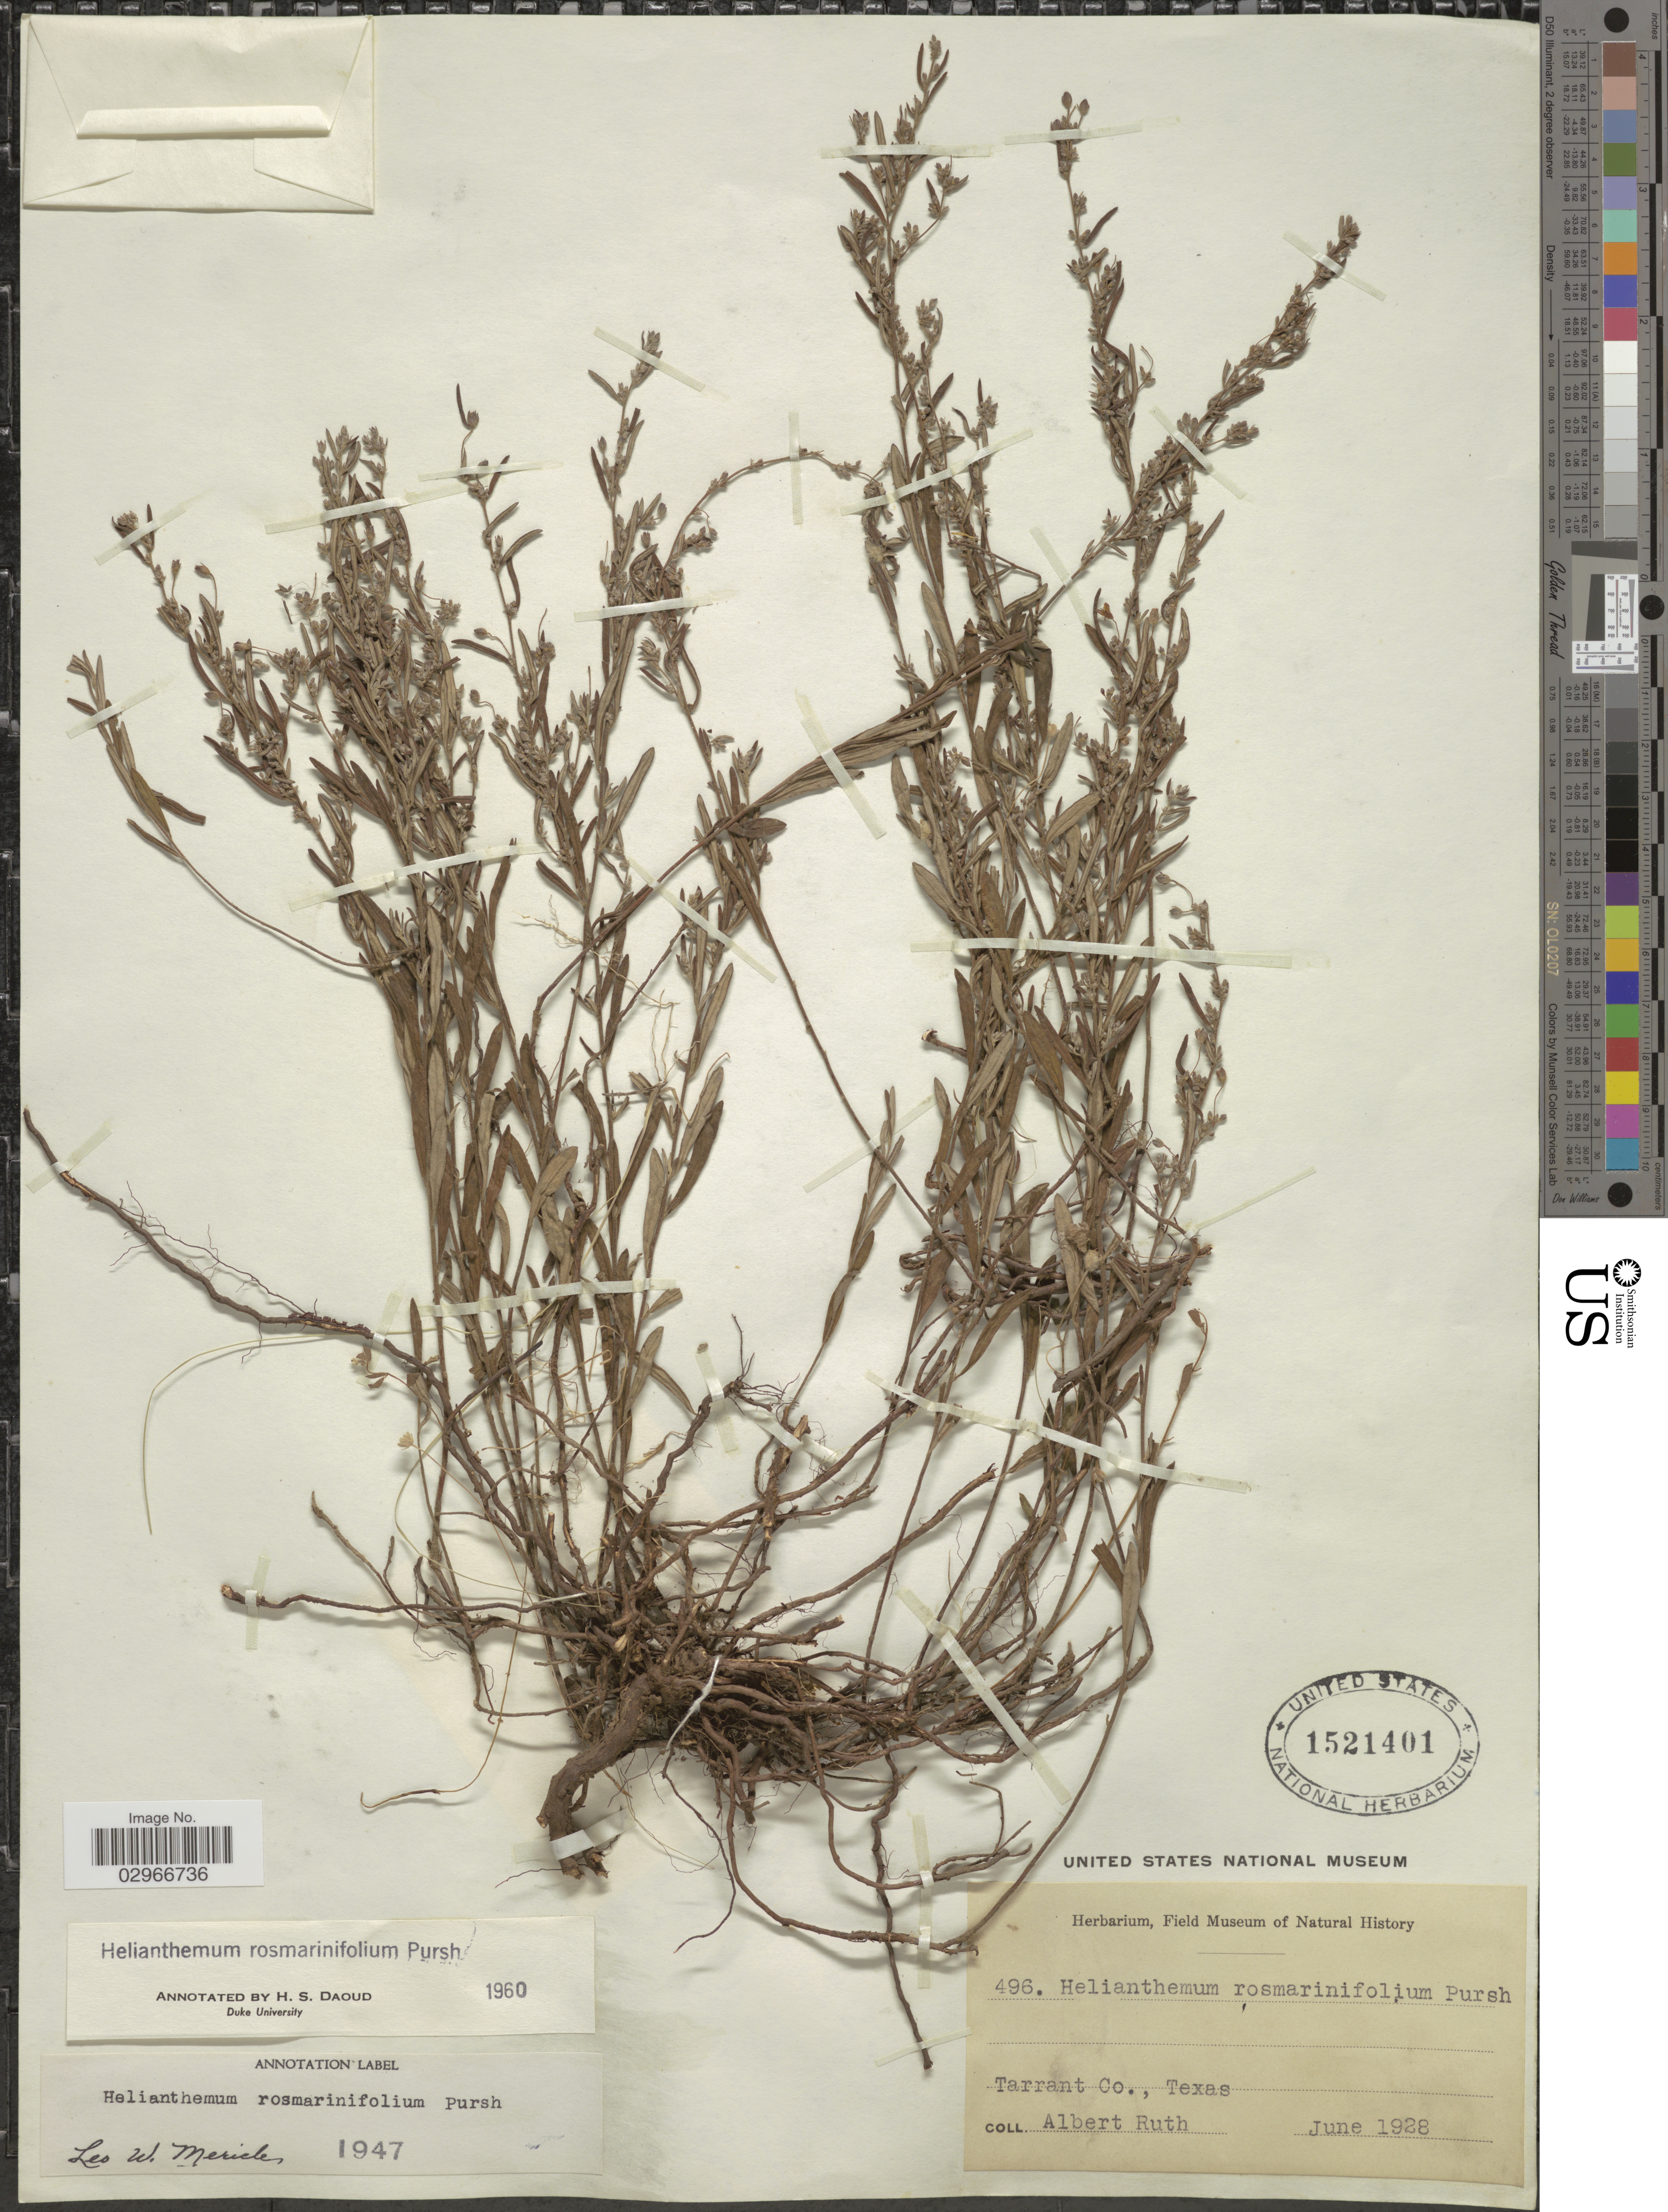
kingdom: Plantae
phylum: Tracheophyta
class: Magnoliopsida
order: Malvales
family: Cistaceae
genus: Helianthemum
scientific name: Helianthemum rosmarinifolium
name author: Pursh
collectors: A. Ruth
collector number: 496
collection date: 1928-06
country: United States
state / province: Texas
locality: Tarrant Co.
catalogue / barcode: US 1521401